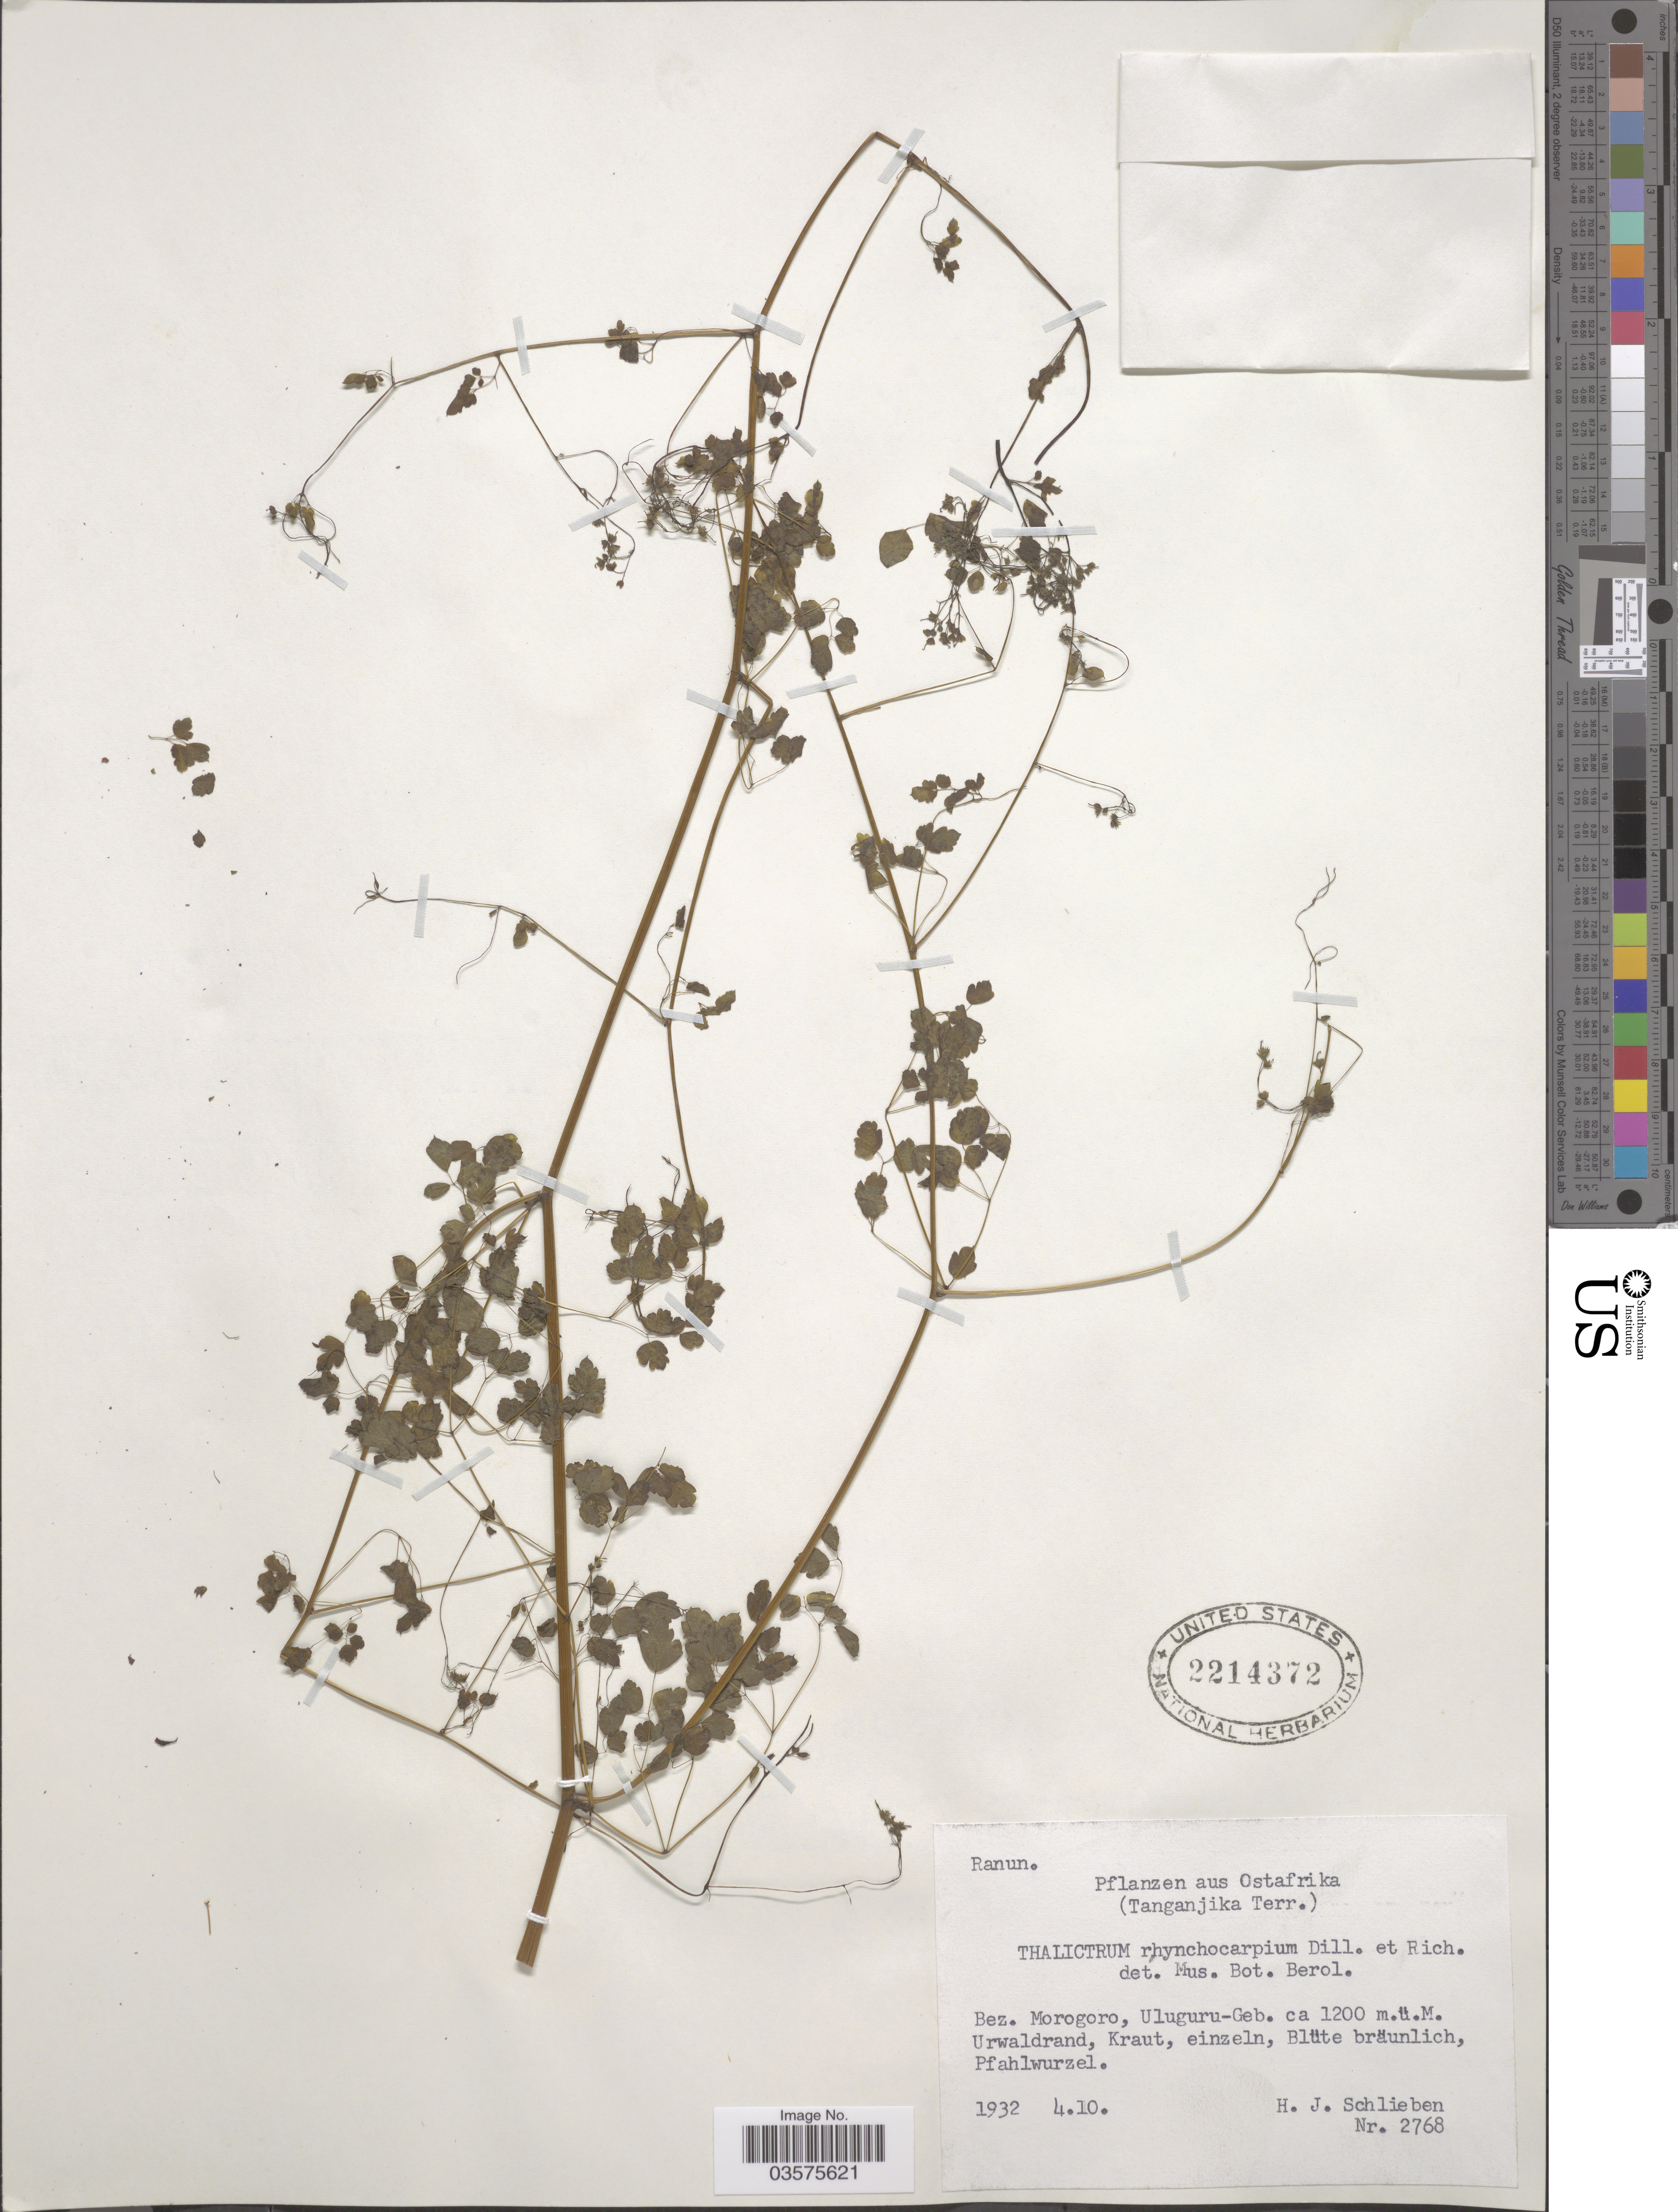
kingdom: Plantae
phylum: Tracheophyta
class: Magnoliopsida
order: Ranunculales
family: Ranunculaceae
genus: Thalictrum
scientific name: Thalictrum rhynchocarpum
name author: Quart.-Dill. & A. Rich.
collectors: H. J. Schlieben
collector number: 2768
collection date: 1932-04-10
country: Tanzania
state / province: Morogoro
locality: Ostafrika (Tanganjika Terr.). Bez. Morogoro, Uluguru-Geb.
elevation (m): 1200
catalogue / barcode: US 2214372